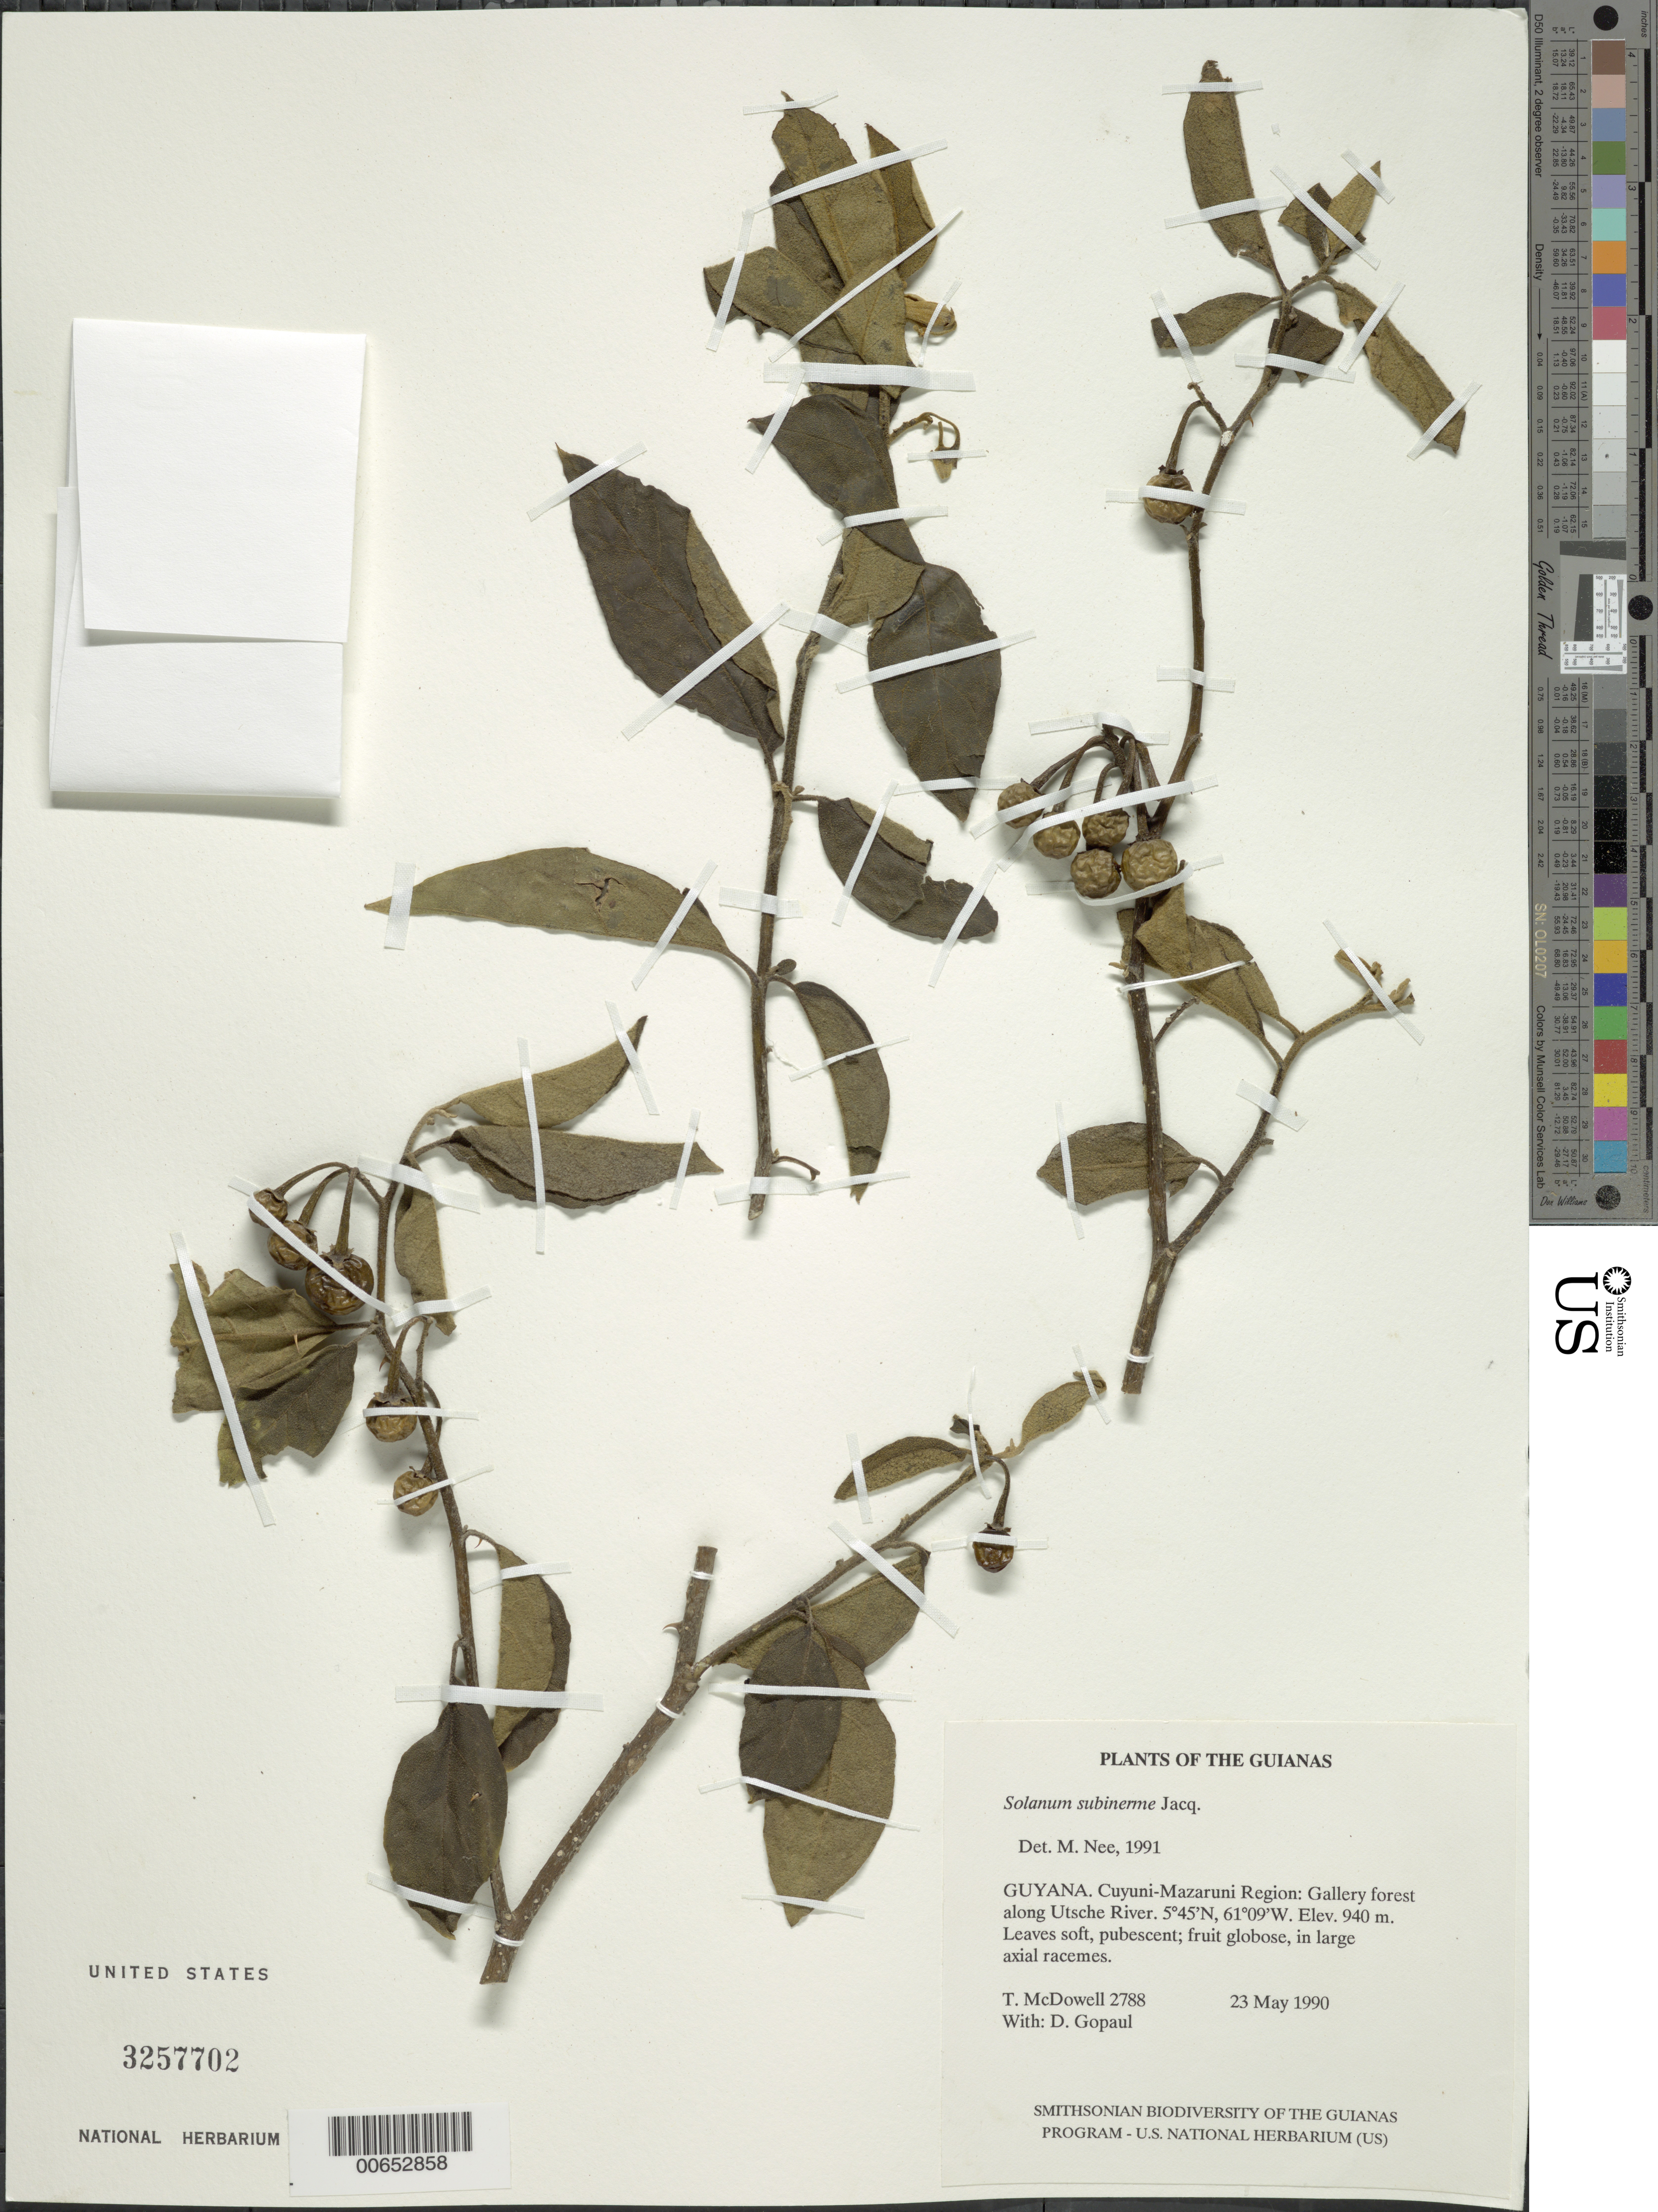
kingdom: Plantae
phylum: Tracheophyta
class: Magnoliopsida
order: Solanales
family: Solanaceae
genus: Solanum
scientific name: Solanum subinerme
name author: Jacq.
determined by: Nee, Michael H.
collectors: T. McDowell, D. Gopaul & Thompson, --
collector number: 2788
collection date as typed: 5 May 1990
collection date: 1990-05-05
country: Guyana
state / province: Cuyuni-Mazaruni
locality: Utshi River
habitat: Gallery forest along river. River very high.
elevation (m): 940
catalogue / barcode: US 3257702